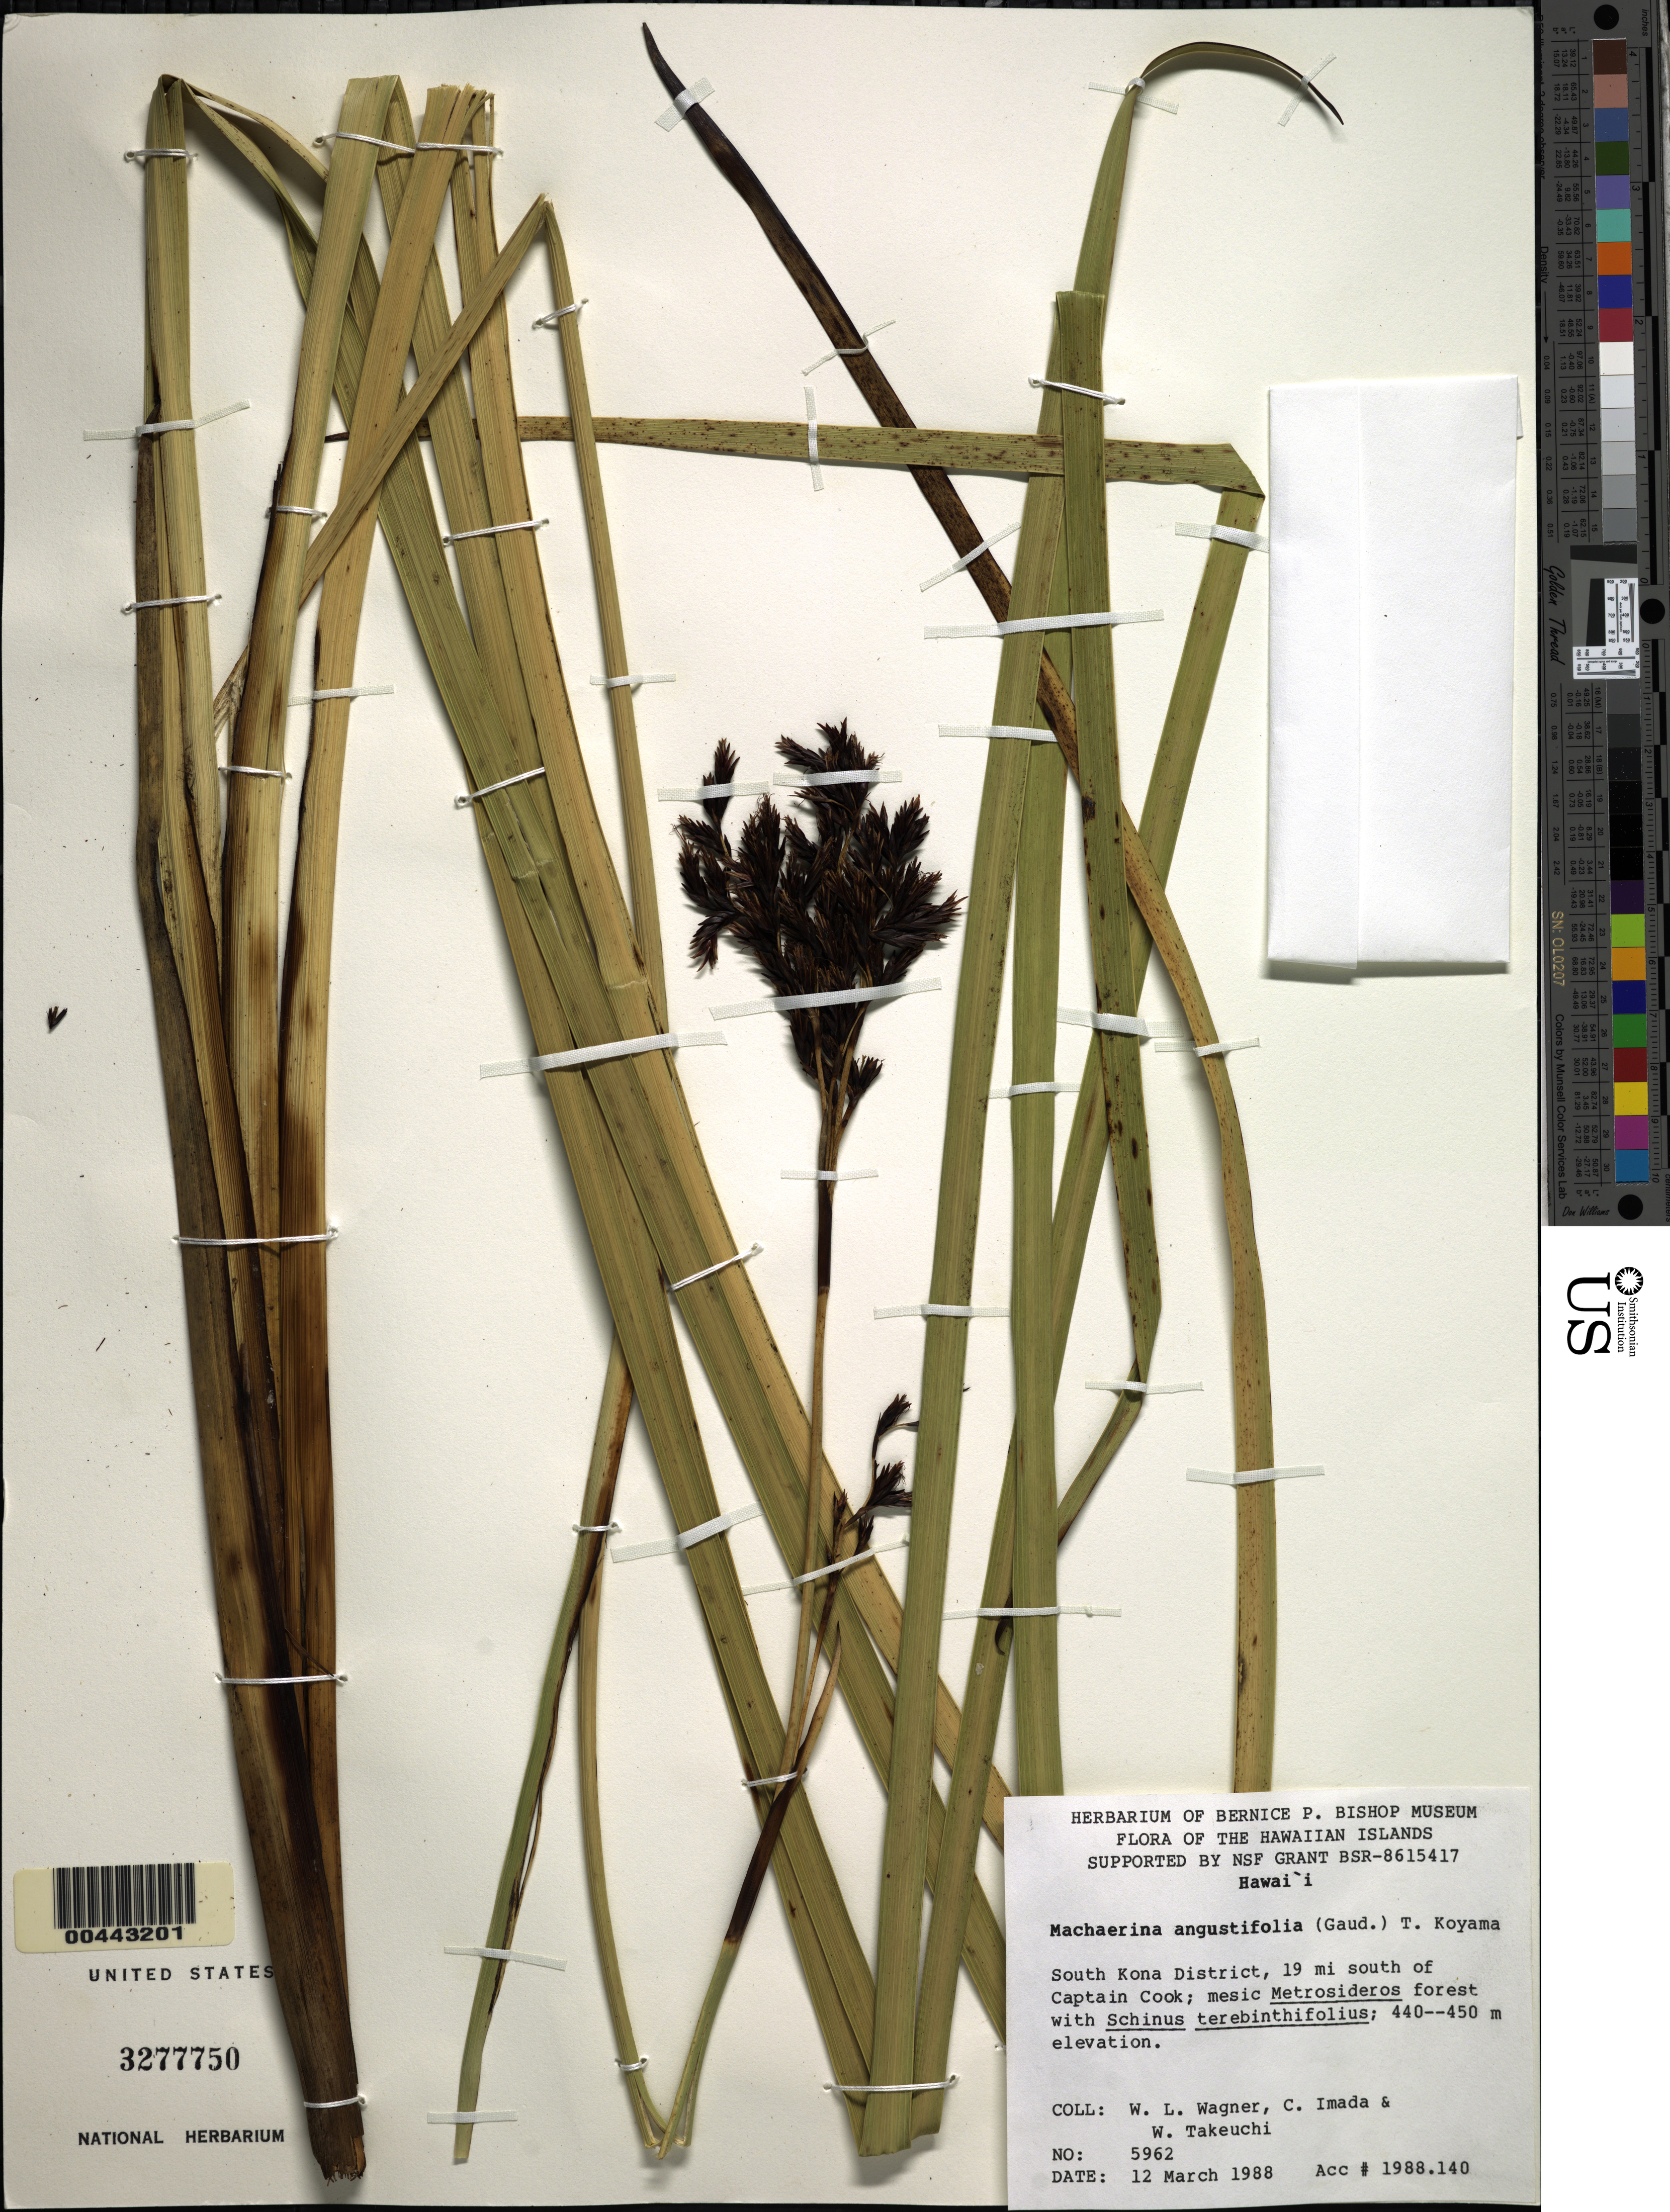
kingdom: Plantae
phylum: Tracheophyta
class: Liliopsida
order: Poales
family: Cyperaceae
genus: Machaerina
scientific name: Machaerina angustifolia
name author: (Gaudich.) T. Koyama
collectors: W. L. Wagner, C. Imada & W. N. Takeuchi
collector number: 5962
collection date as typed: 12 Mar 1988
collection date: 1988-03-12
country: United States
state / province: Hawaii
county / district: Hawaii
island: Hawaii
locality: South Kona District, 19 mi S of Captain Cook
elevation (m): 440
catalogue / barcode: US 3277750